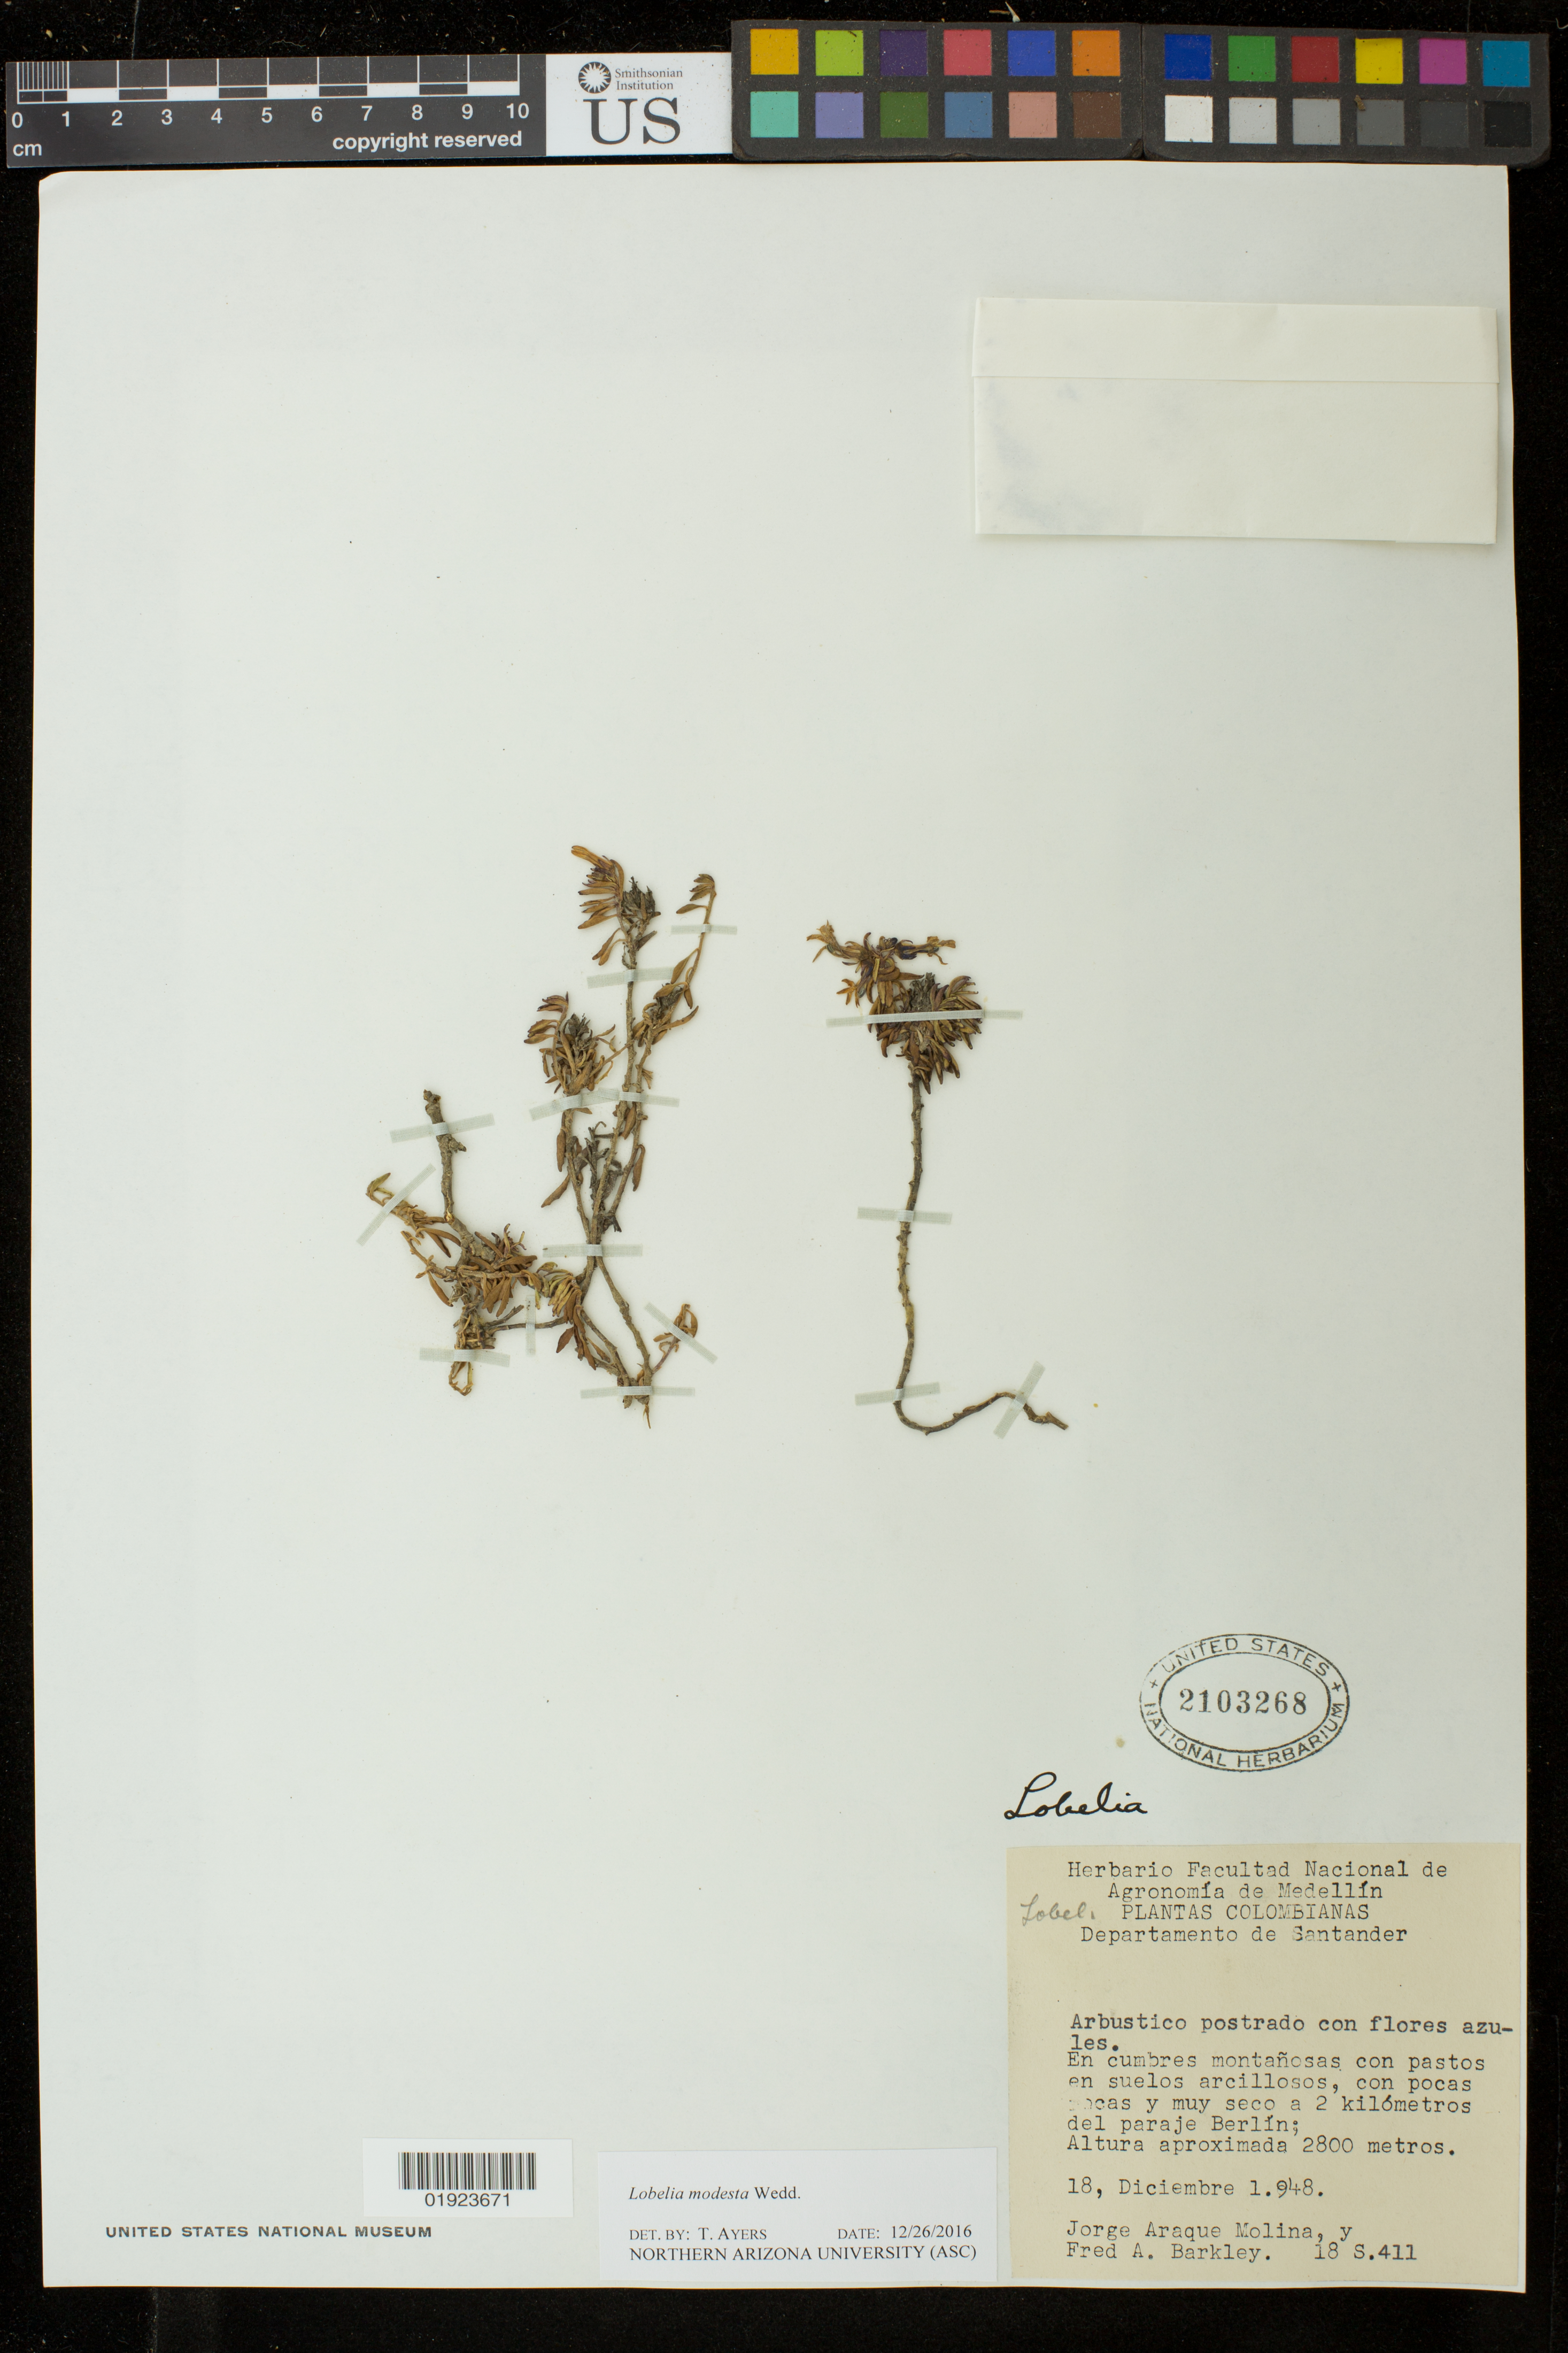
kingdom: Plantae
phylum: Tracheophyta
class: Magnoliopsida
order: Asterales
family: Campanulaceae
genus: Lobelia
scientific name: Lobelia modesta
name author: Wedd.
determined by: Ayers, T.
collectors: J. A. Molina & F. A. Barkley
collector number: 18 S.411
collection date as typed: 18, Diciembre 1.948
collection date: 1948-12-18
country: Colombia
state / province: Santander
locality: con poca y muy seco a 2 kilometros del paraje Berlin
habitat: en cumbres montanosas con pastos en suelos arcillosos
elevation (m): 2800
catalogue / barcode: US 2103268